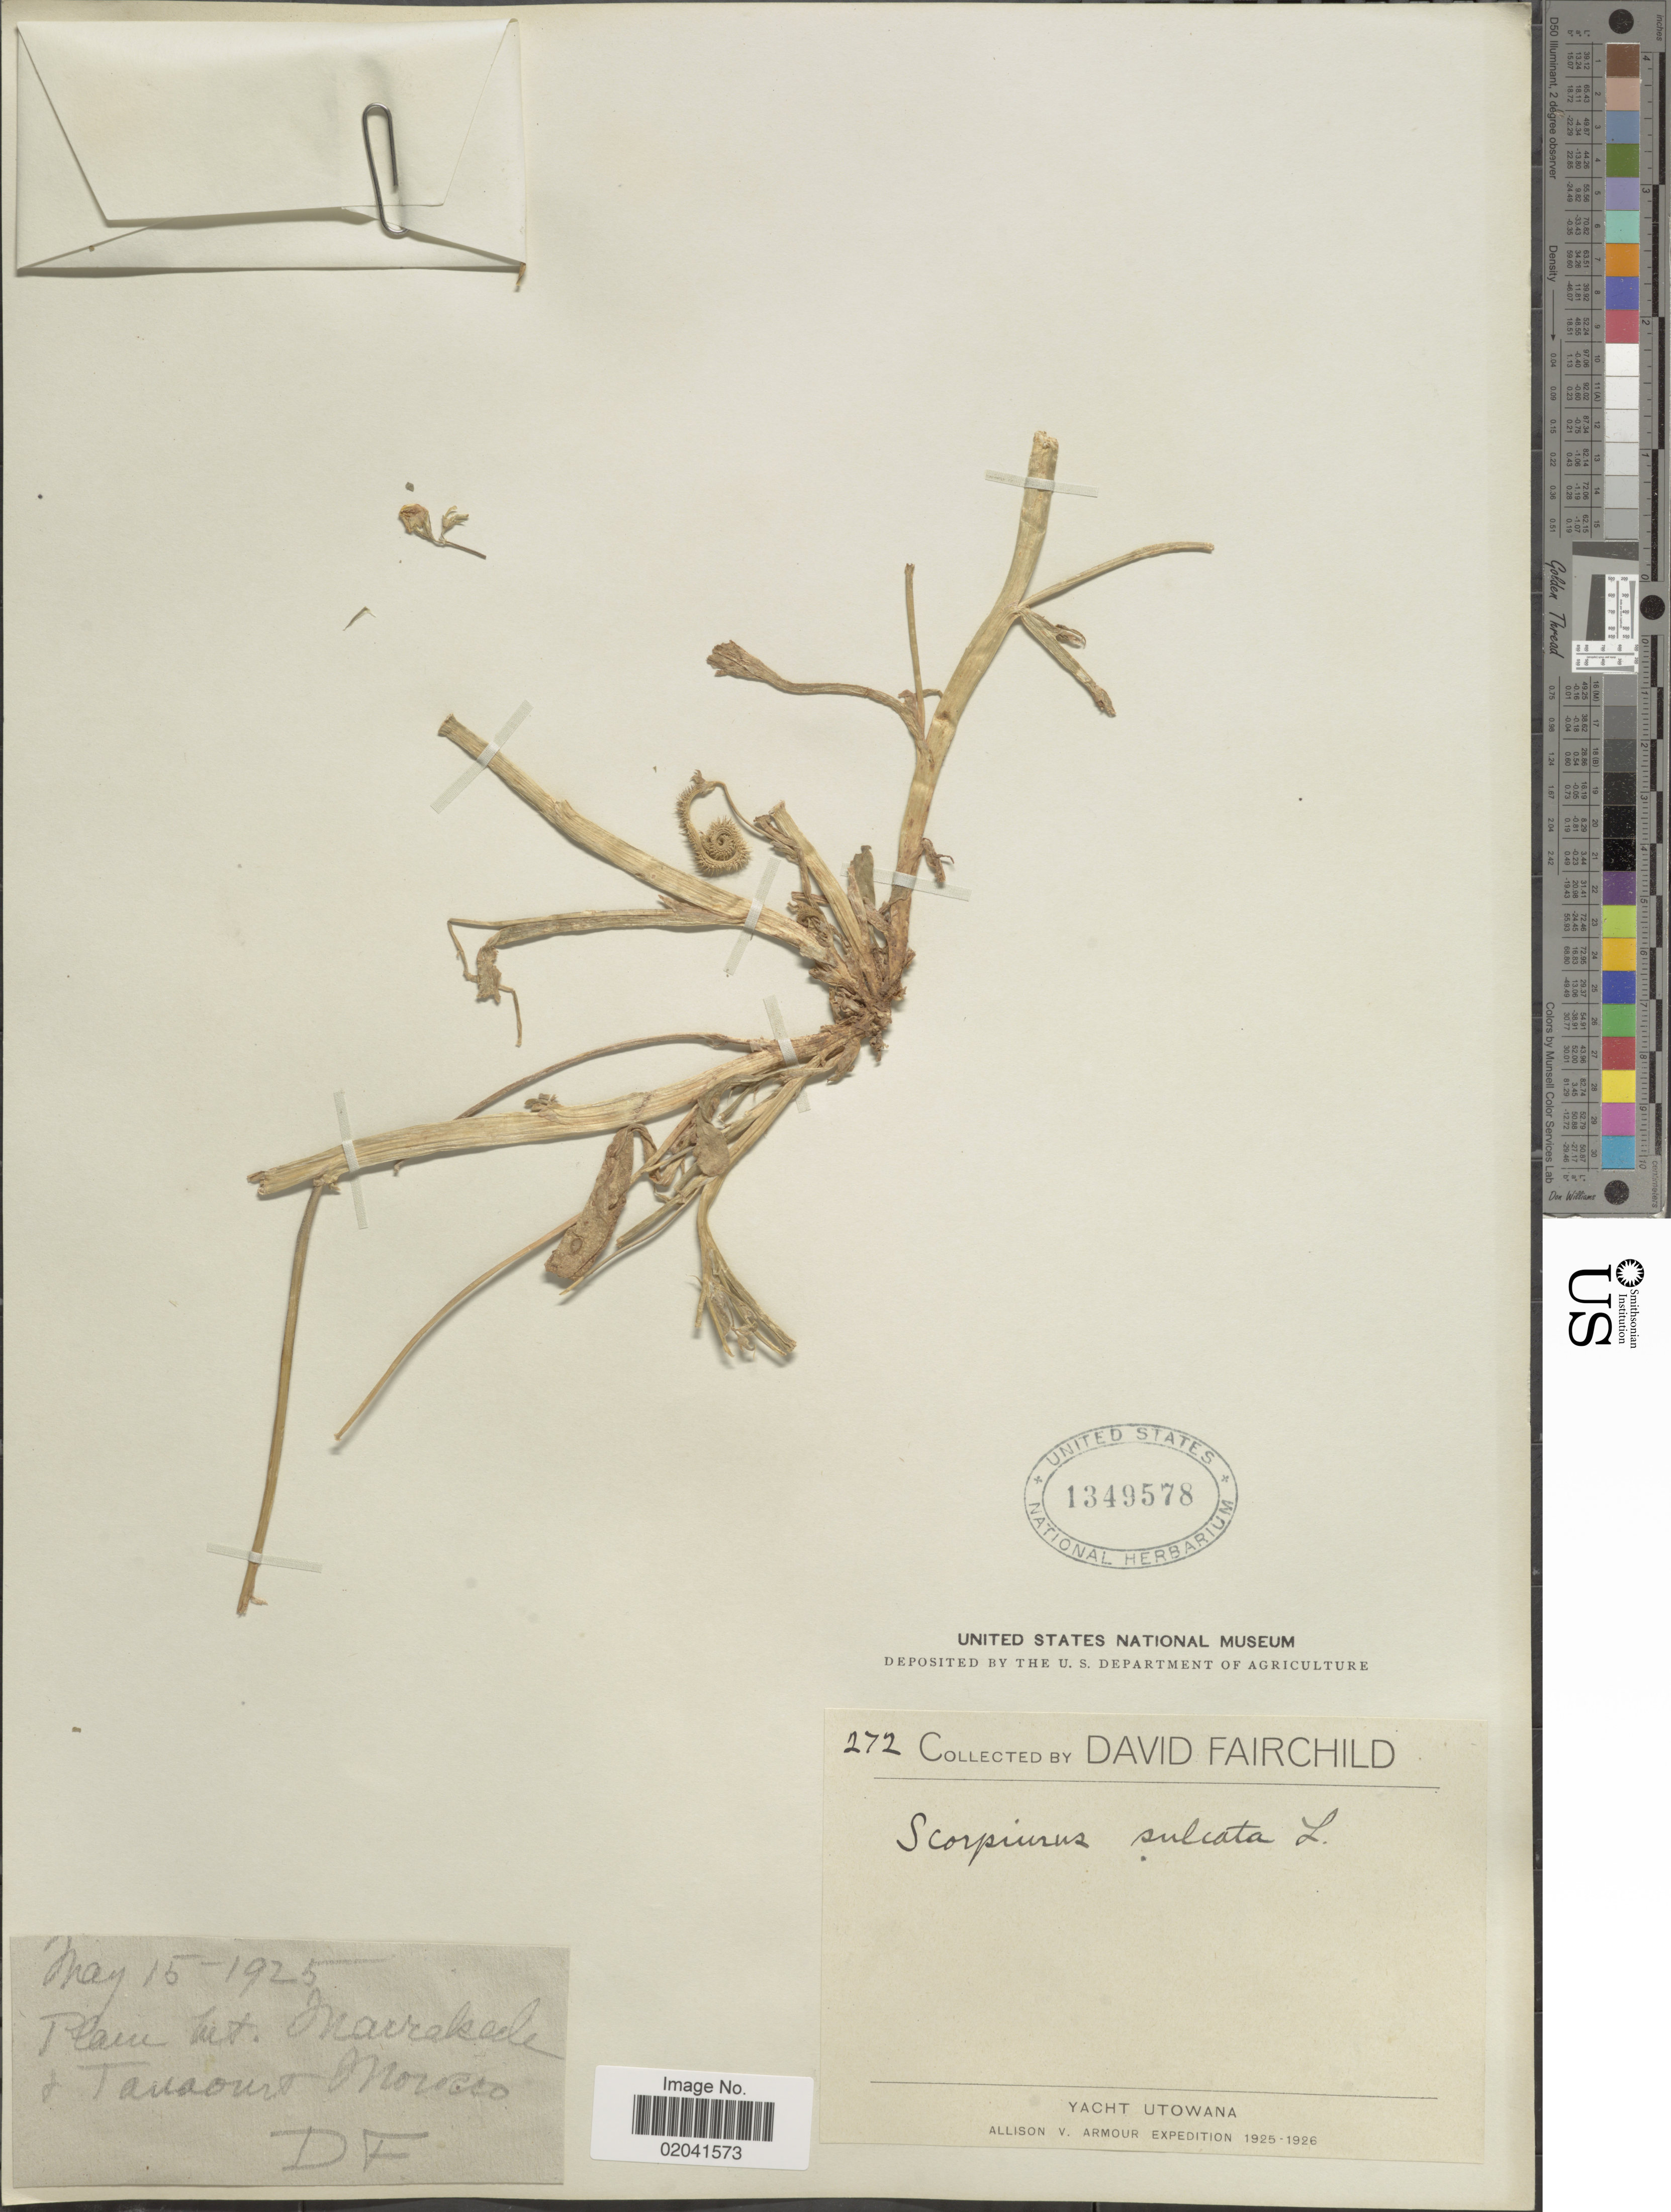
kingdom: Plantae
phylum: Tracheophyta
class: Magnoliopsida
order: Fabales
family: Fabaceae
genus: Scorpiurus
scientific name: Scorpiurus sulcata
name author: L.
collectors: D. Fairchild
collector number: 272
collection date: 1925-05-15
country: Morocco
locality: Plain bet. Marrakesh & Tanaourt Morocco.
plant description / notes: Corrected "Plane Mt. Marrekeche & Tanaouw" to "Plain bet. Marrakesh & Tanaourt Morocco."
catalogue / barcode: US 1349578